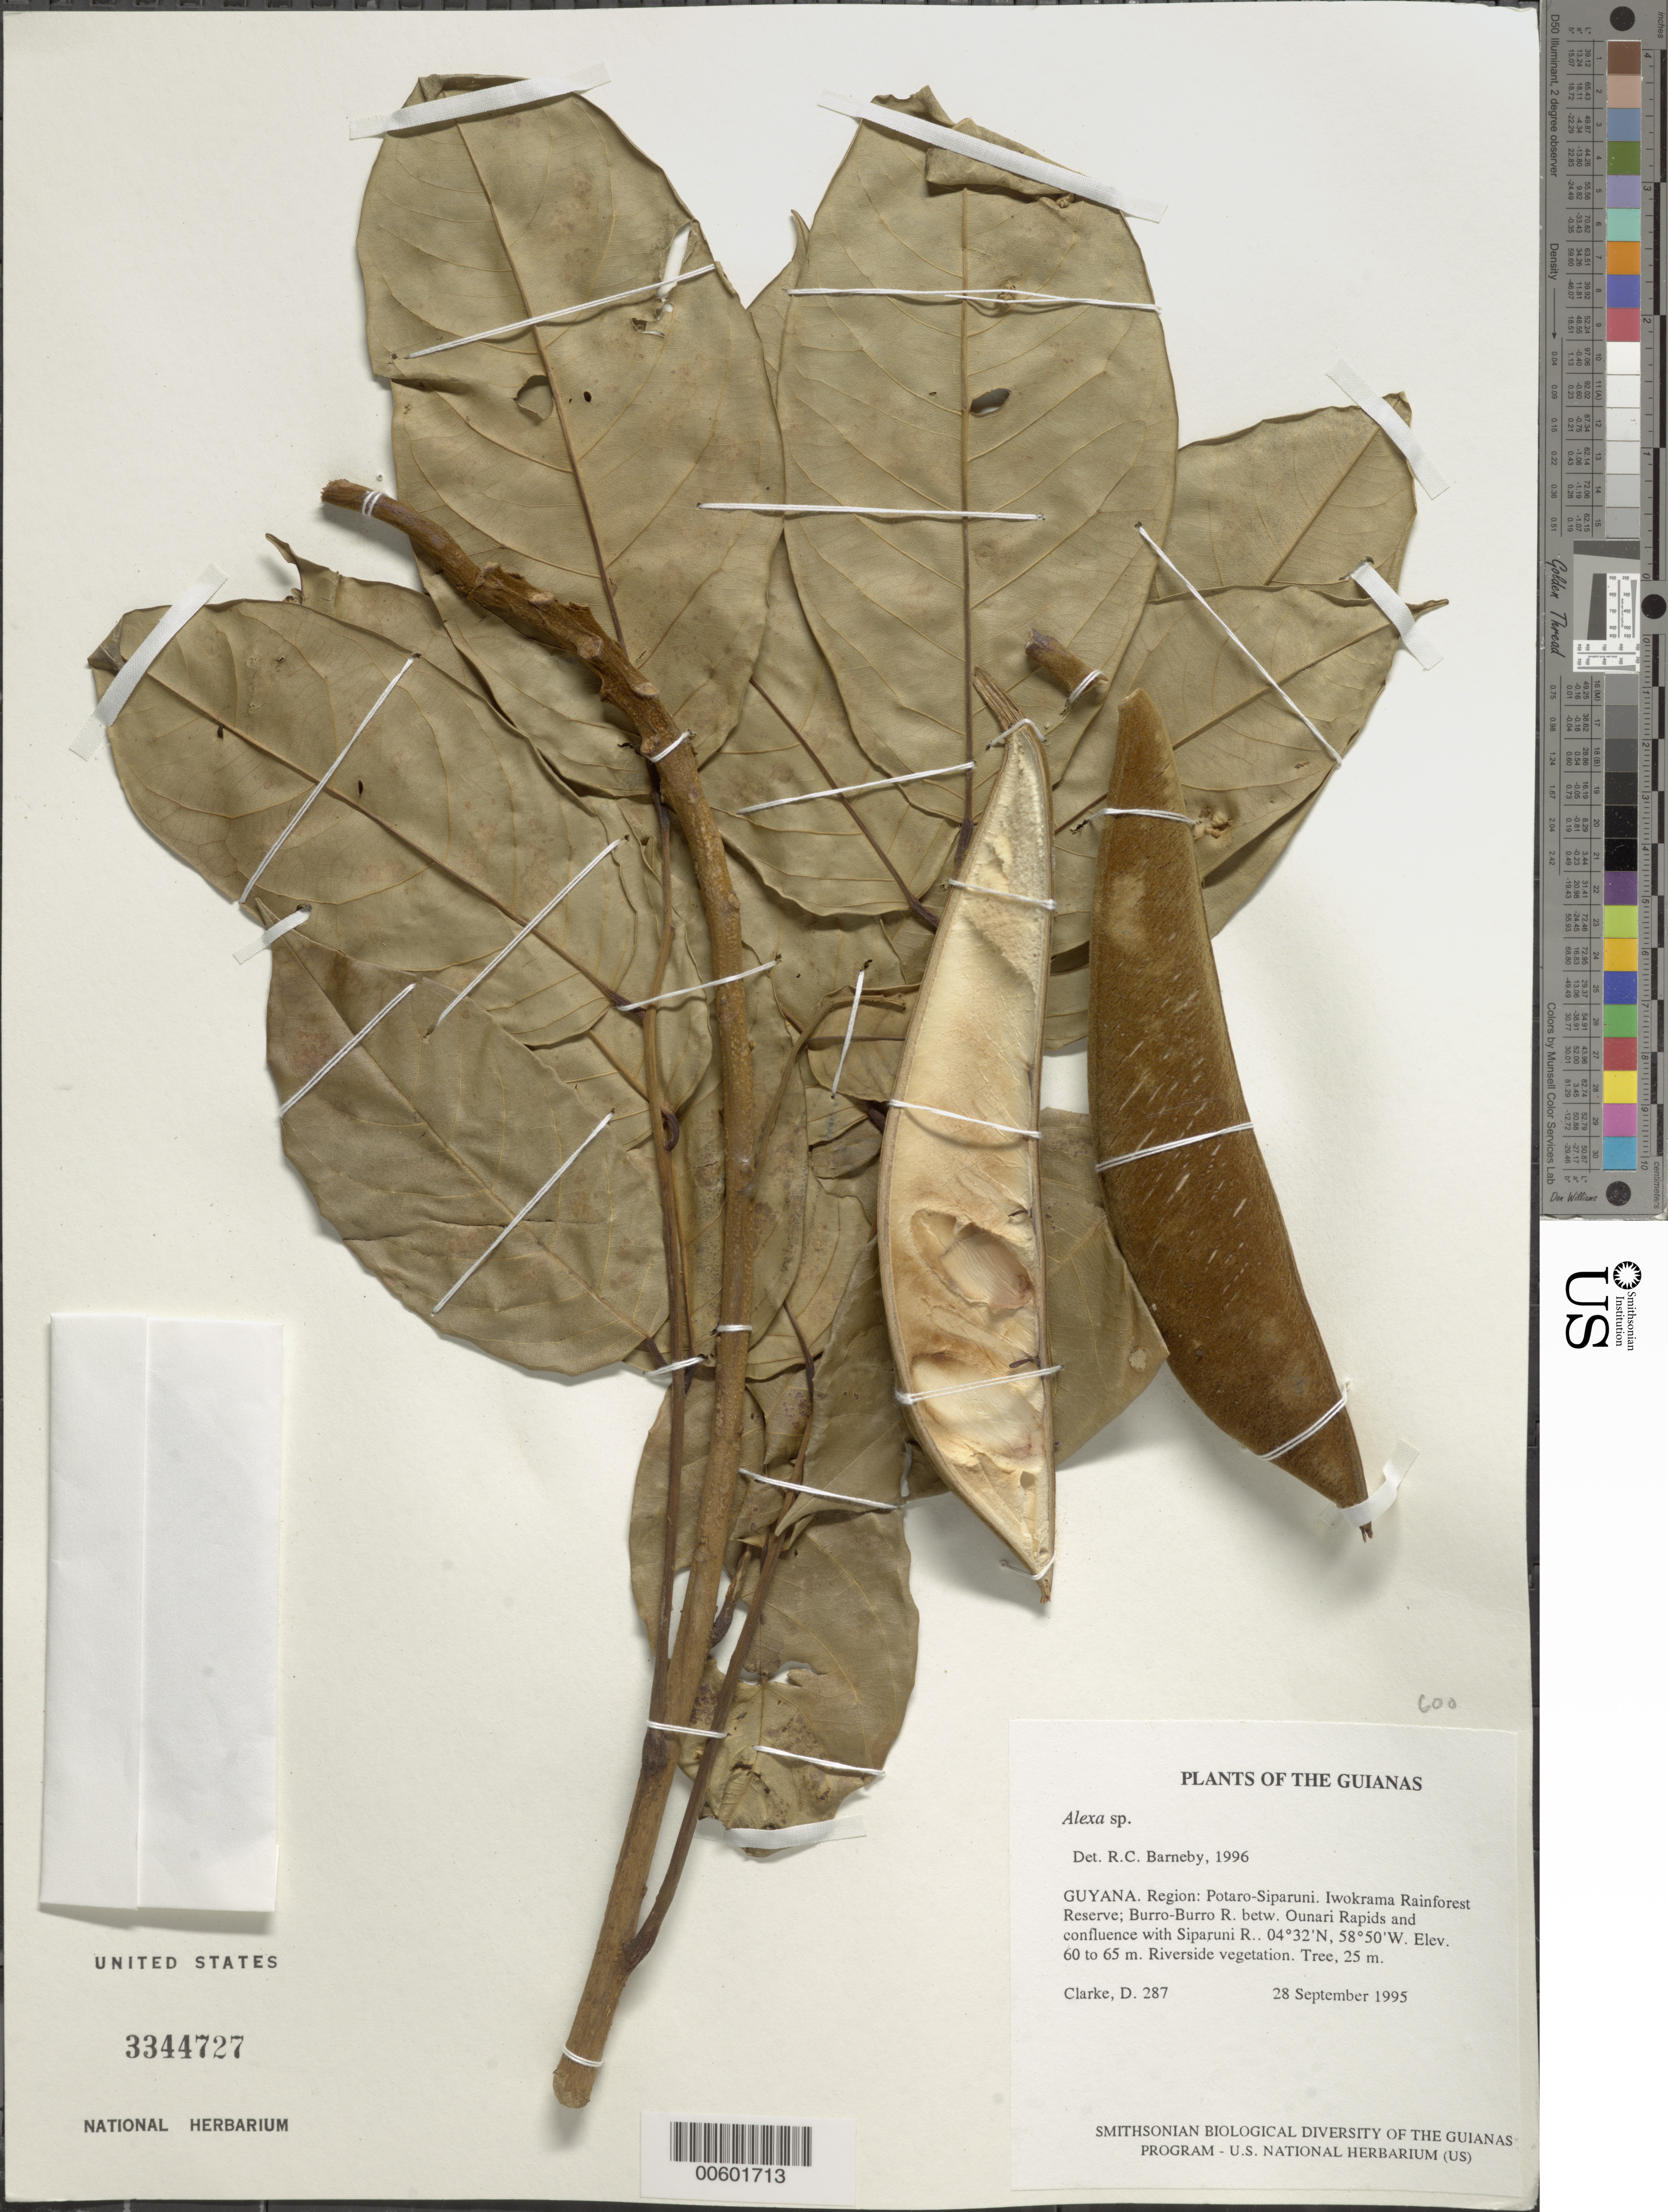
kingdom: Plantae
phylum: Tracheophyta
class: Magnoliopsida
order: Fabales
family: Fabaceae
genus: Alexa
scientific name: Alexa wachenheimii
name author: Benoist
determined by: Silva, G. S.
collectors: H. D. Clarke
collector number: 287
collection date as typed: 28 September 1995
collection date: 1995-09-28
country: Guyana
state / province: Potaro-Siparuni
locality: Iwokrama Rainforest Reserve; Burro-Burro R. betw. Dunari Rapids and confluence with Siparuni R.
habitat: Riverside vegetation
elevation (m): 60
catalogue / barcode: US 3344727